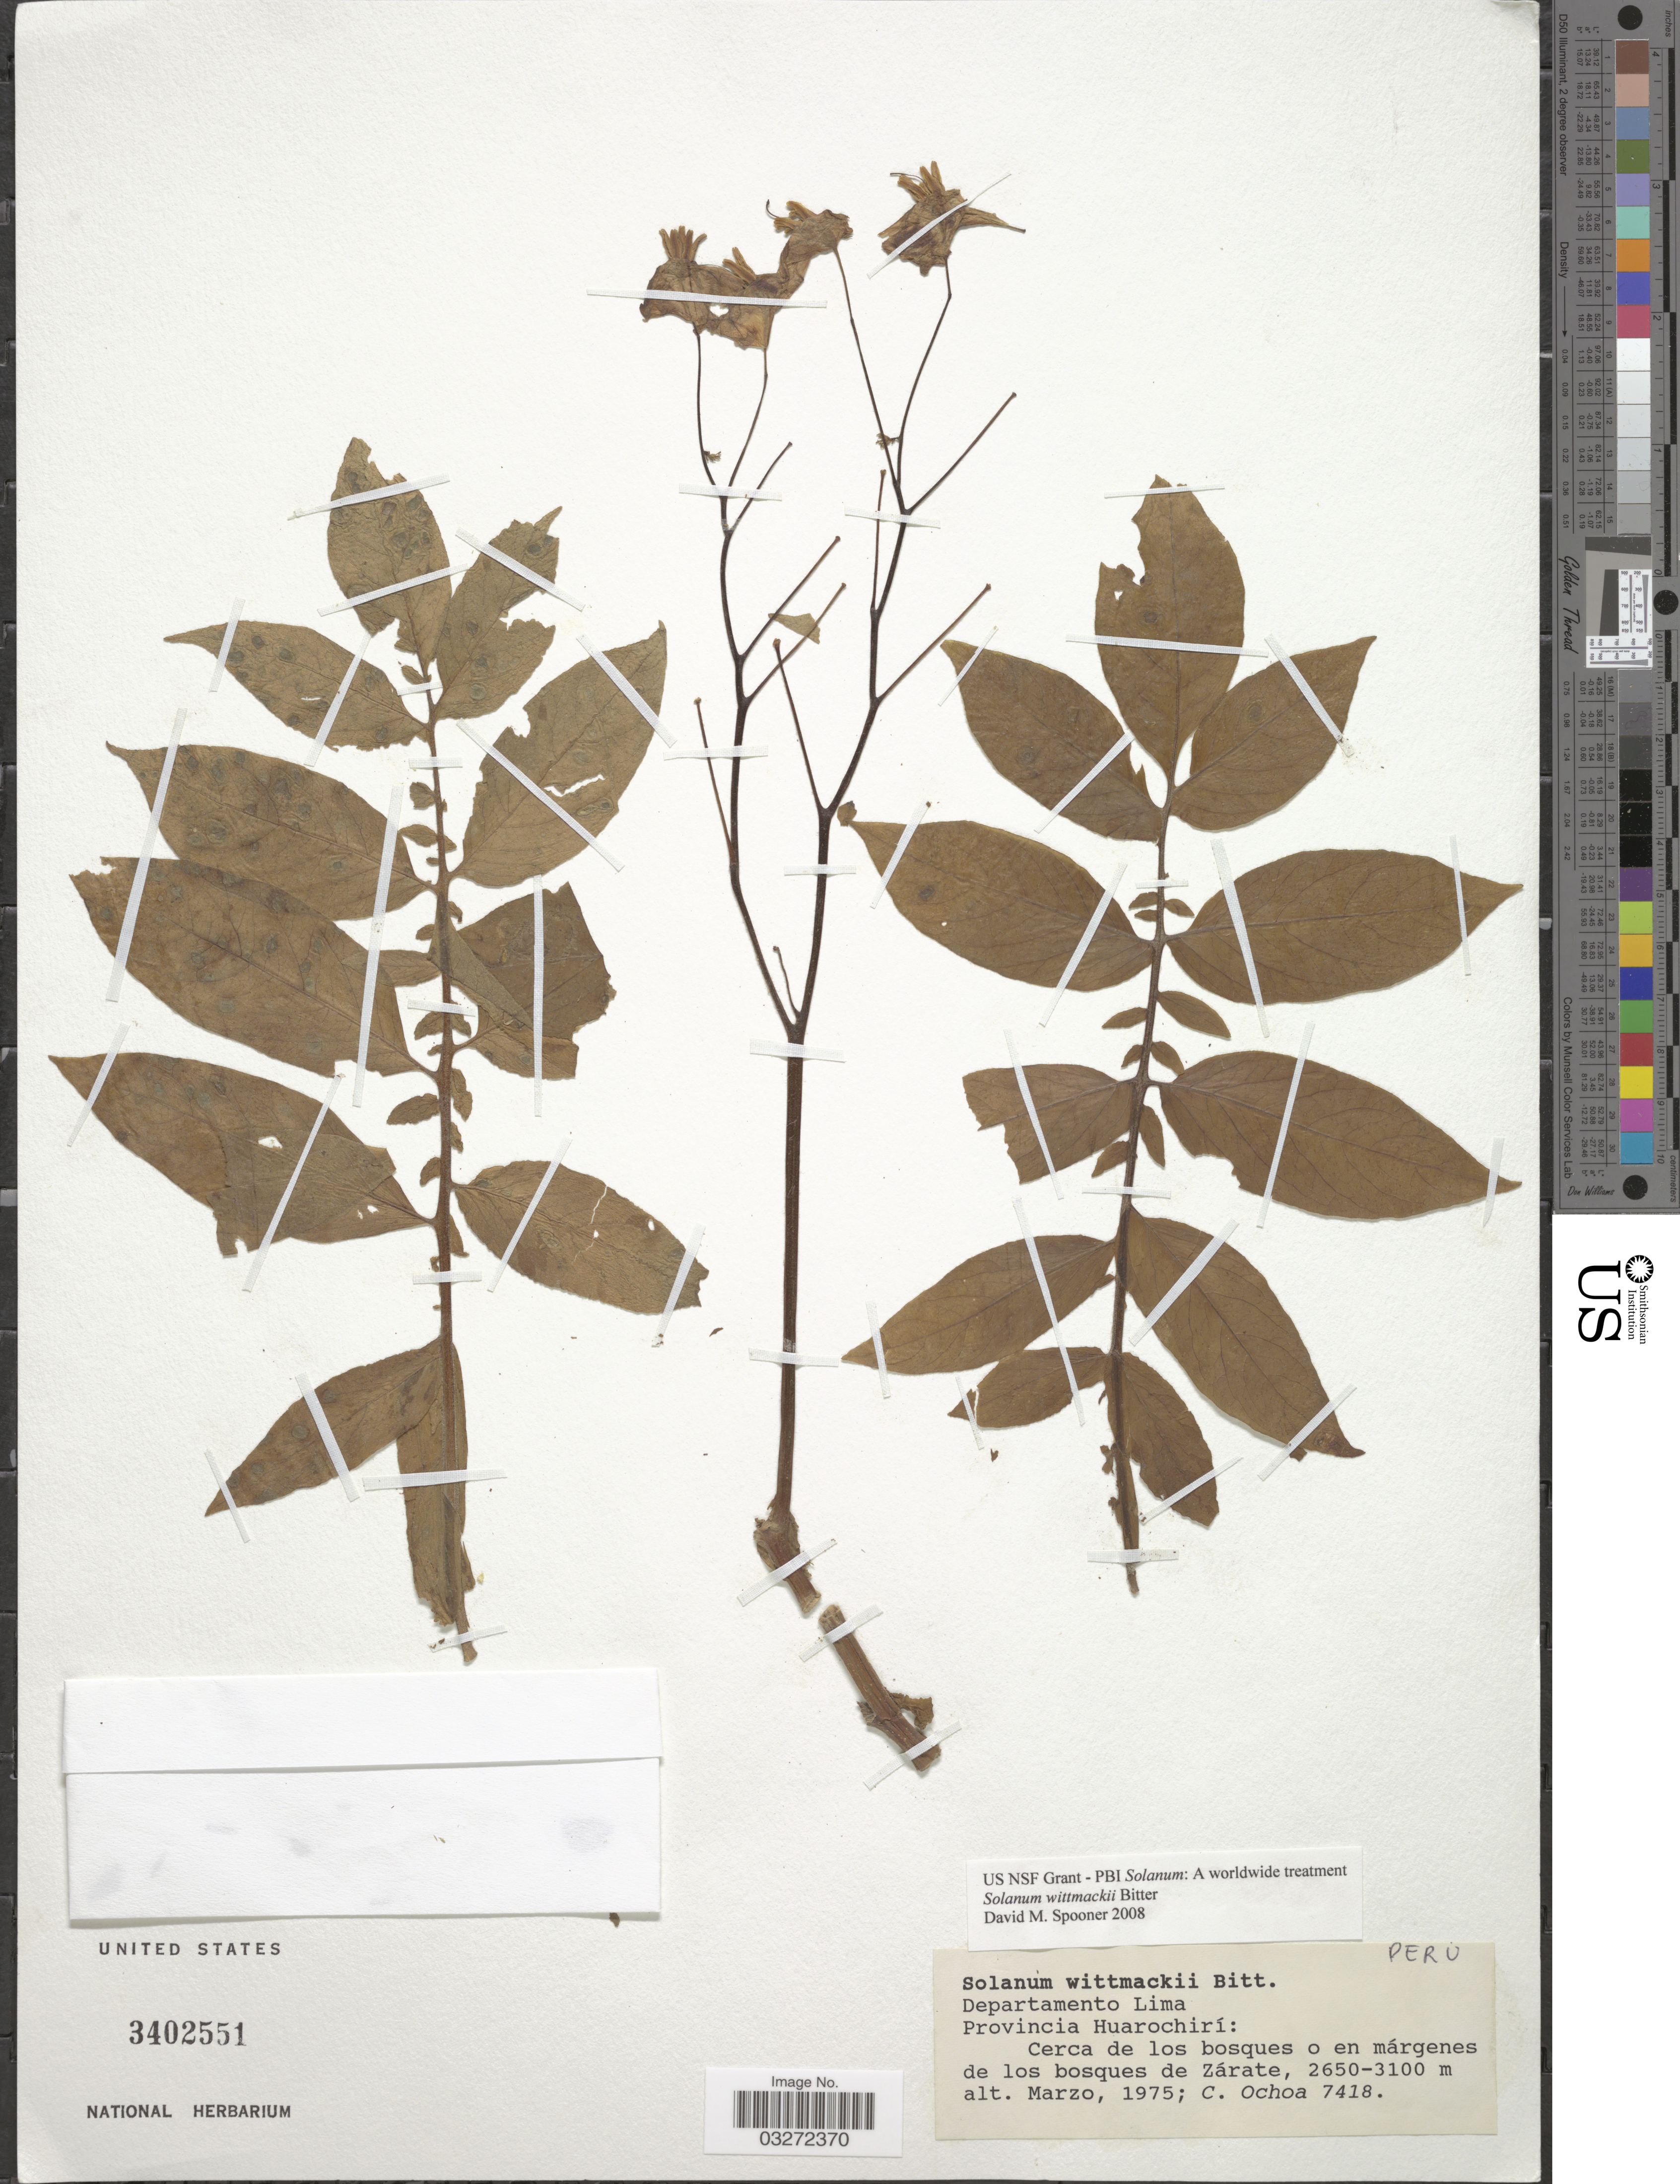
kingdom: Plantae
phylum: Tracheophyta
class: Magnoliopsida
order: Solanales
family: Solanaceae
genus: Solanum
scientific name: Solanum wittmackii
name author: Bitter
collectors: C. Ochoa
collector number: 7418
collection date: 1975-03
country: Peru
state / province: Lima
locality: Departamento Lima, Provincia Huarochirí: Cerca de los bosques o en márgenes de los bosques de Zárate.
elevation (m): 2650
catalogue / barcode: US 3402551